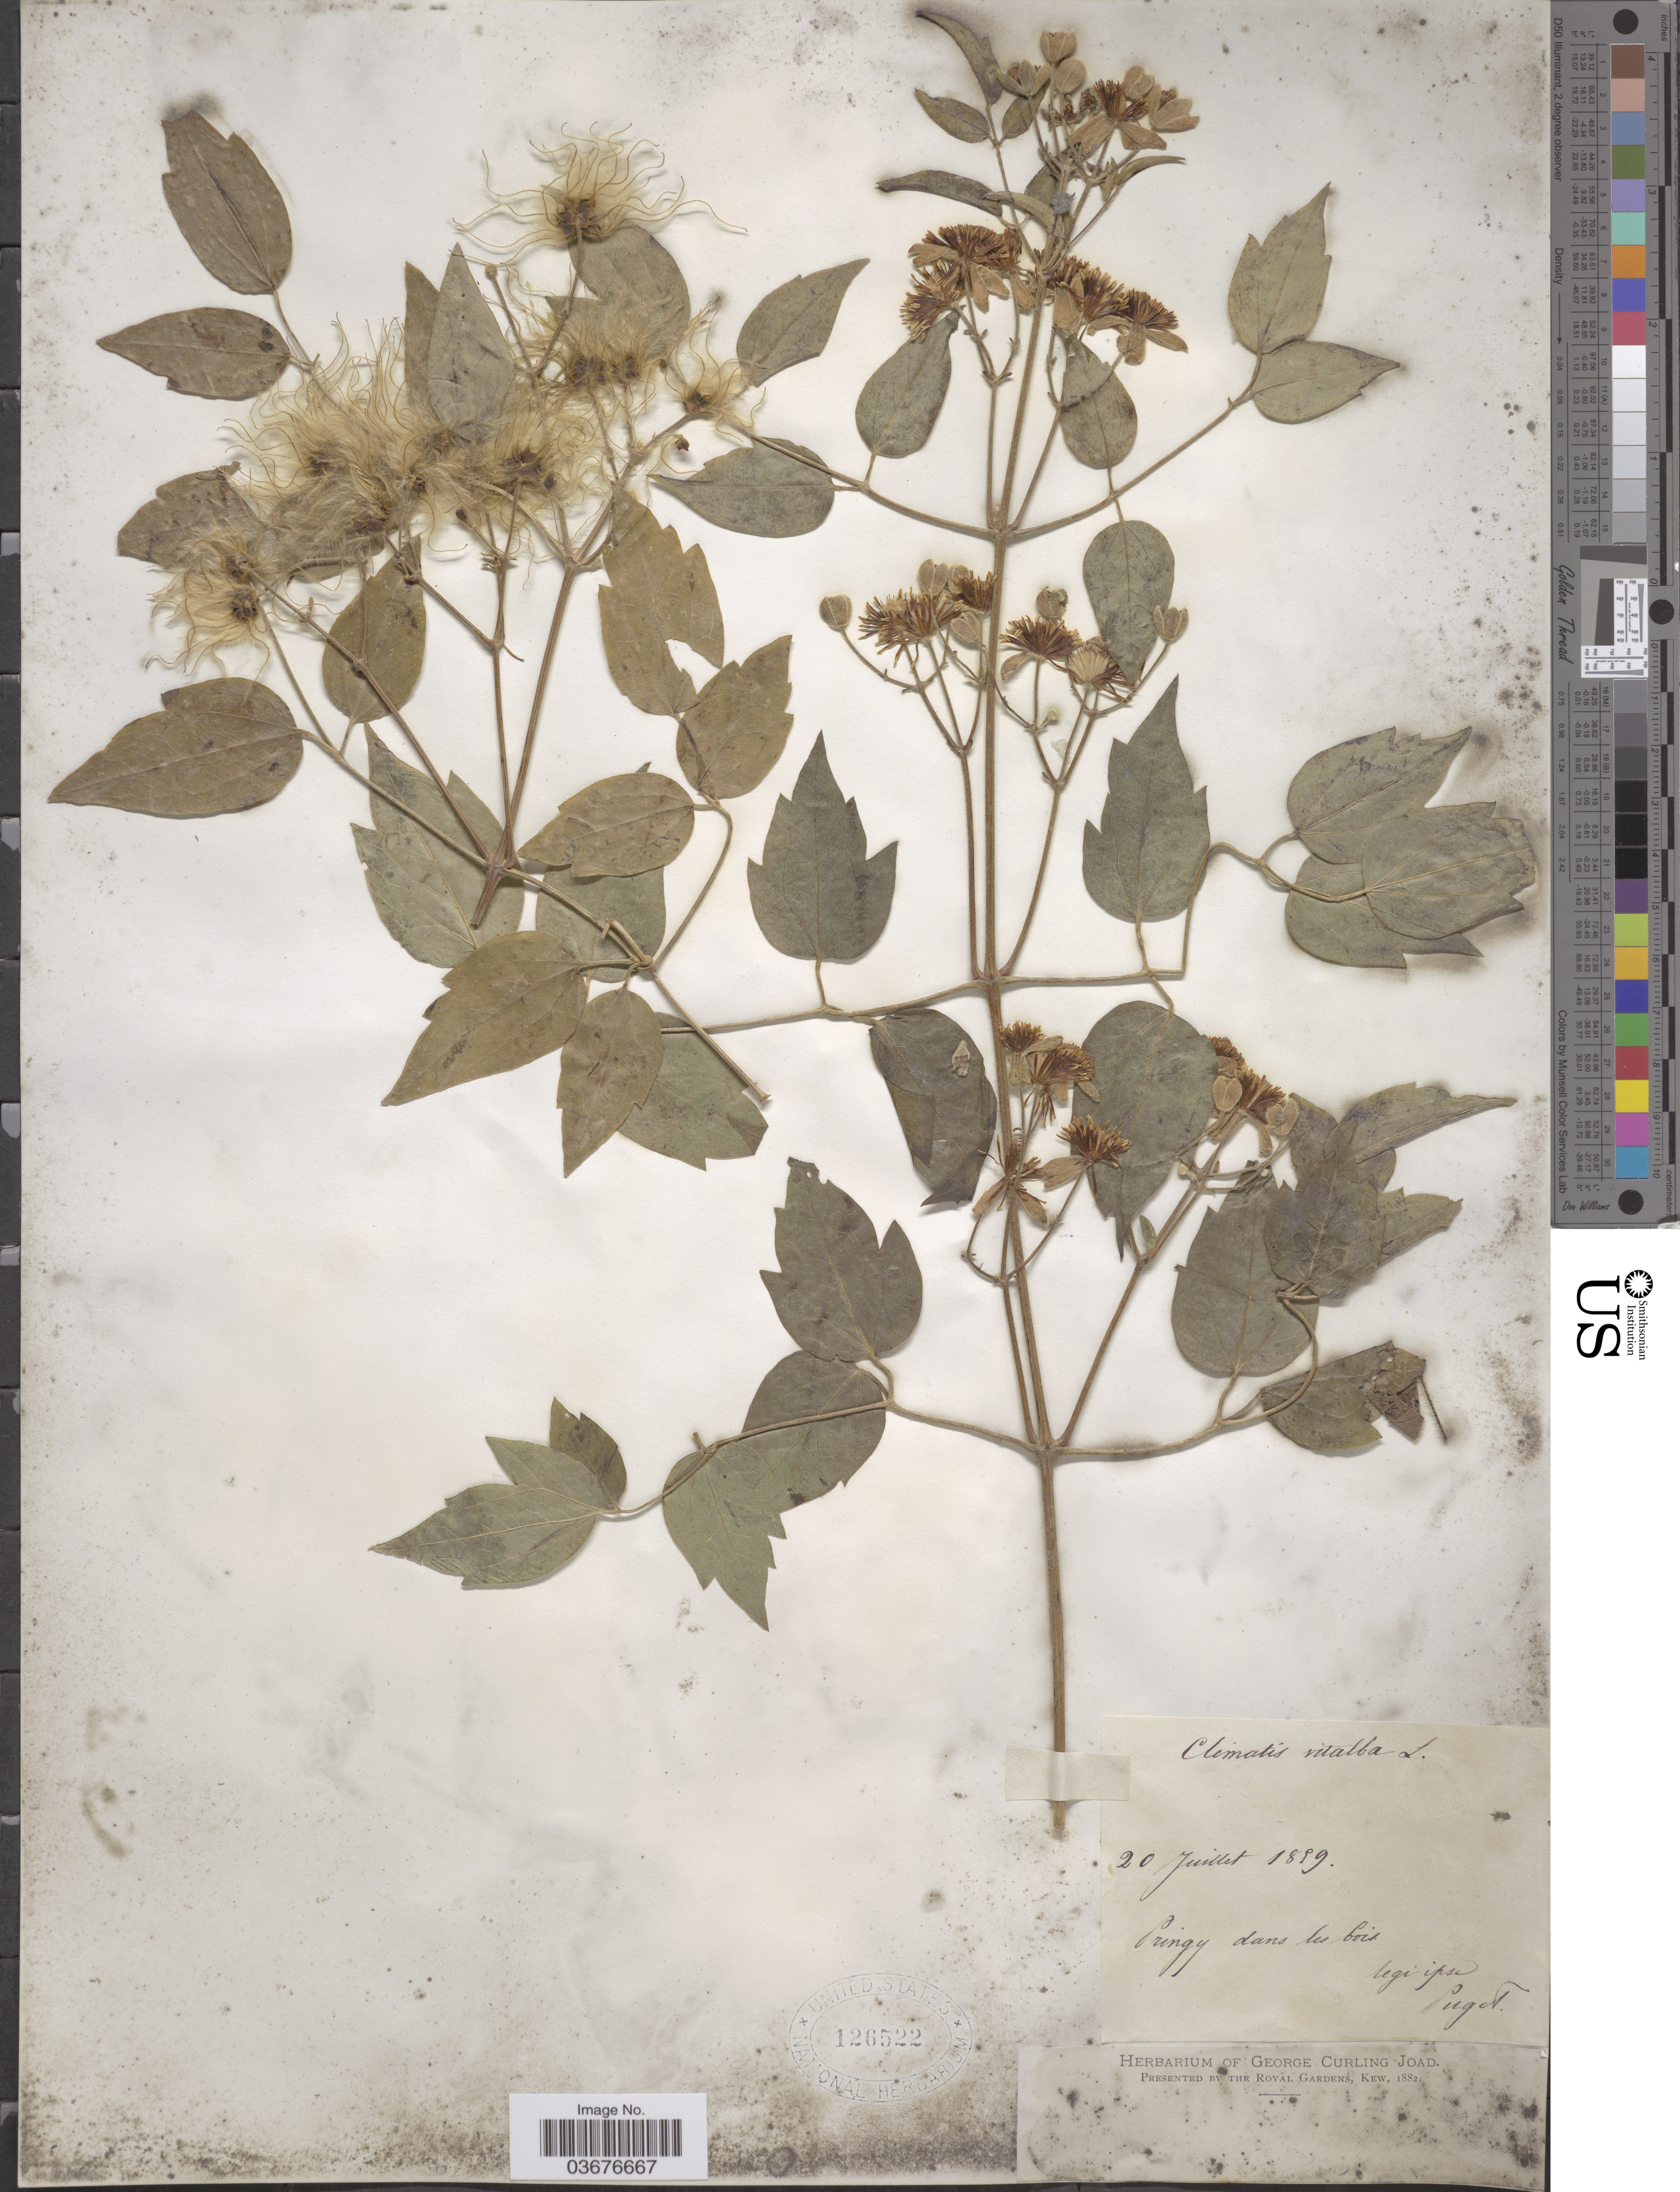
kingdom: Plantae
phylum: Tracheophyta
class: Magnoliopsida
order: Ranunculales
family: Ranunculaceae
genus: Clematis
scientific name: Clematis vitalba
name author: L.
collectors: G. C. Joad & -. Puget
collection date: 1889-07-20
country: France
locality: Pringy dans les bois.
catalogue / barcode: US 126522